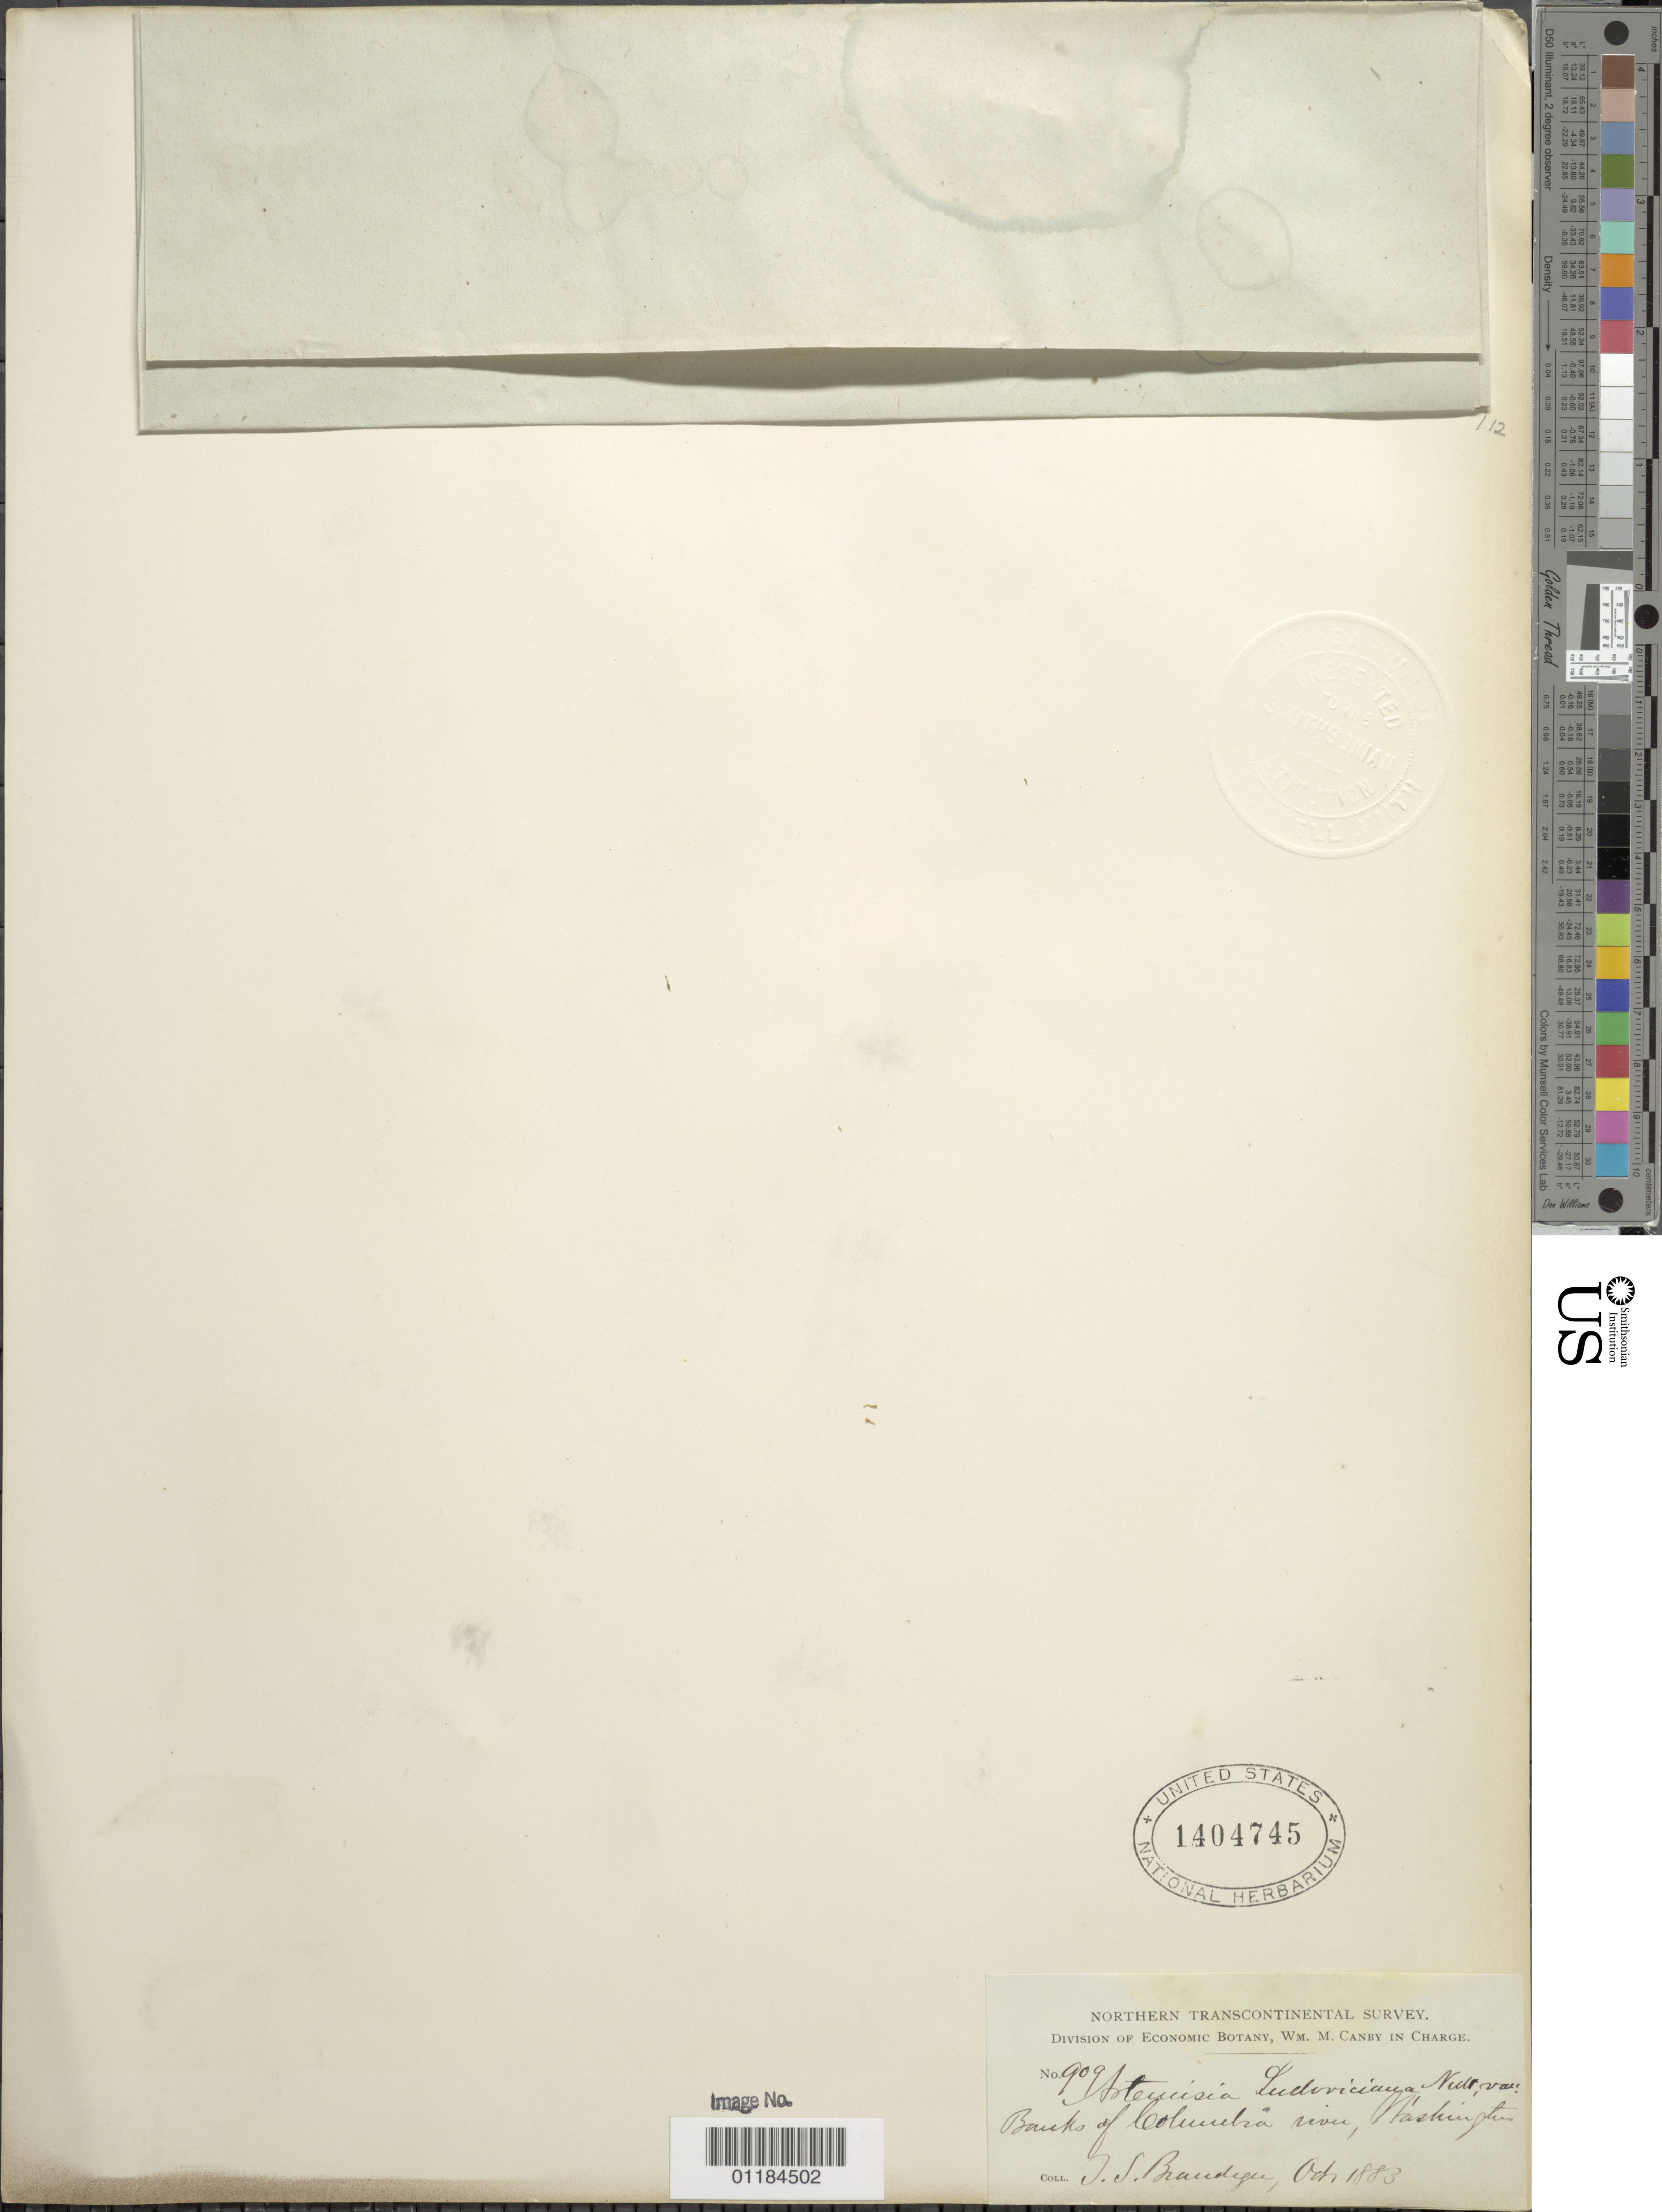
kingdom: Plantae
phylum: Tracheophyta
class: Magnoliopsida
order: Asterales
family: Asteraceae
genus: Artemisia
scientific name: Artemisia ludoviciana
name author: Nutt.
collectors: J. S. Brandegee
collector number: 909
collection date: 1883-10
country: United States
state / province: Washington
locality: Banks of Columbia River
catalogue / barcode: US 1404745